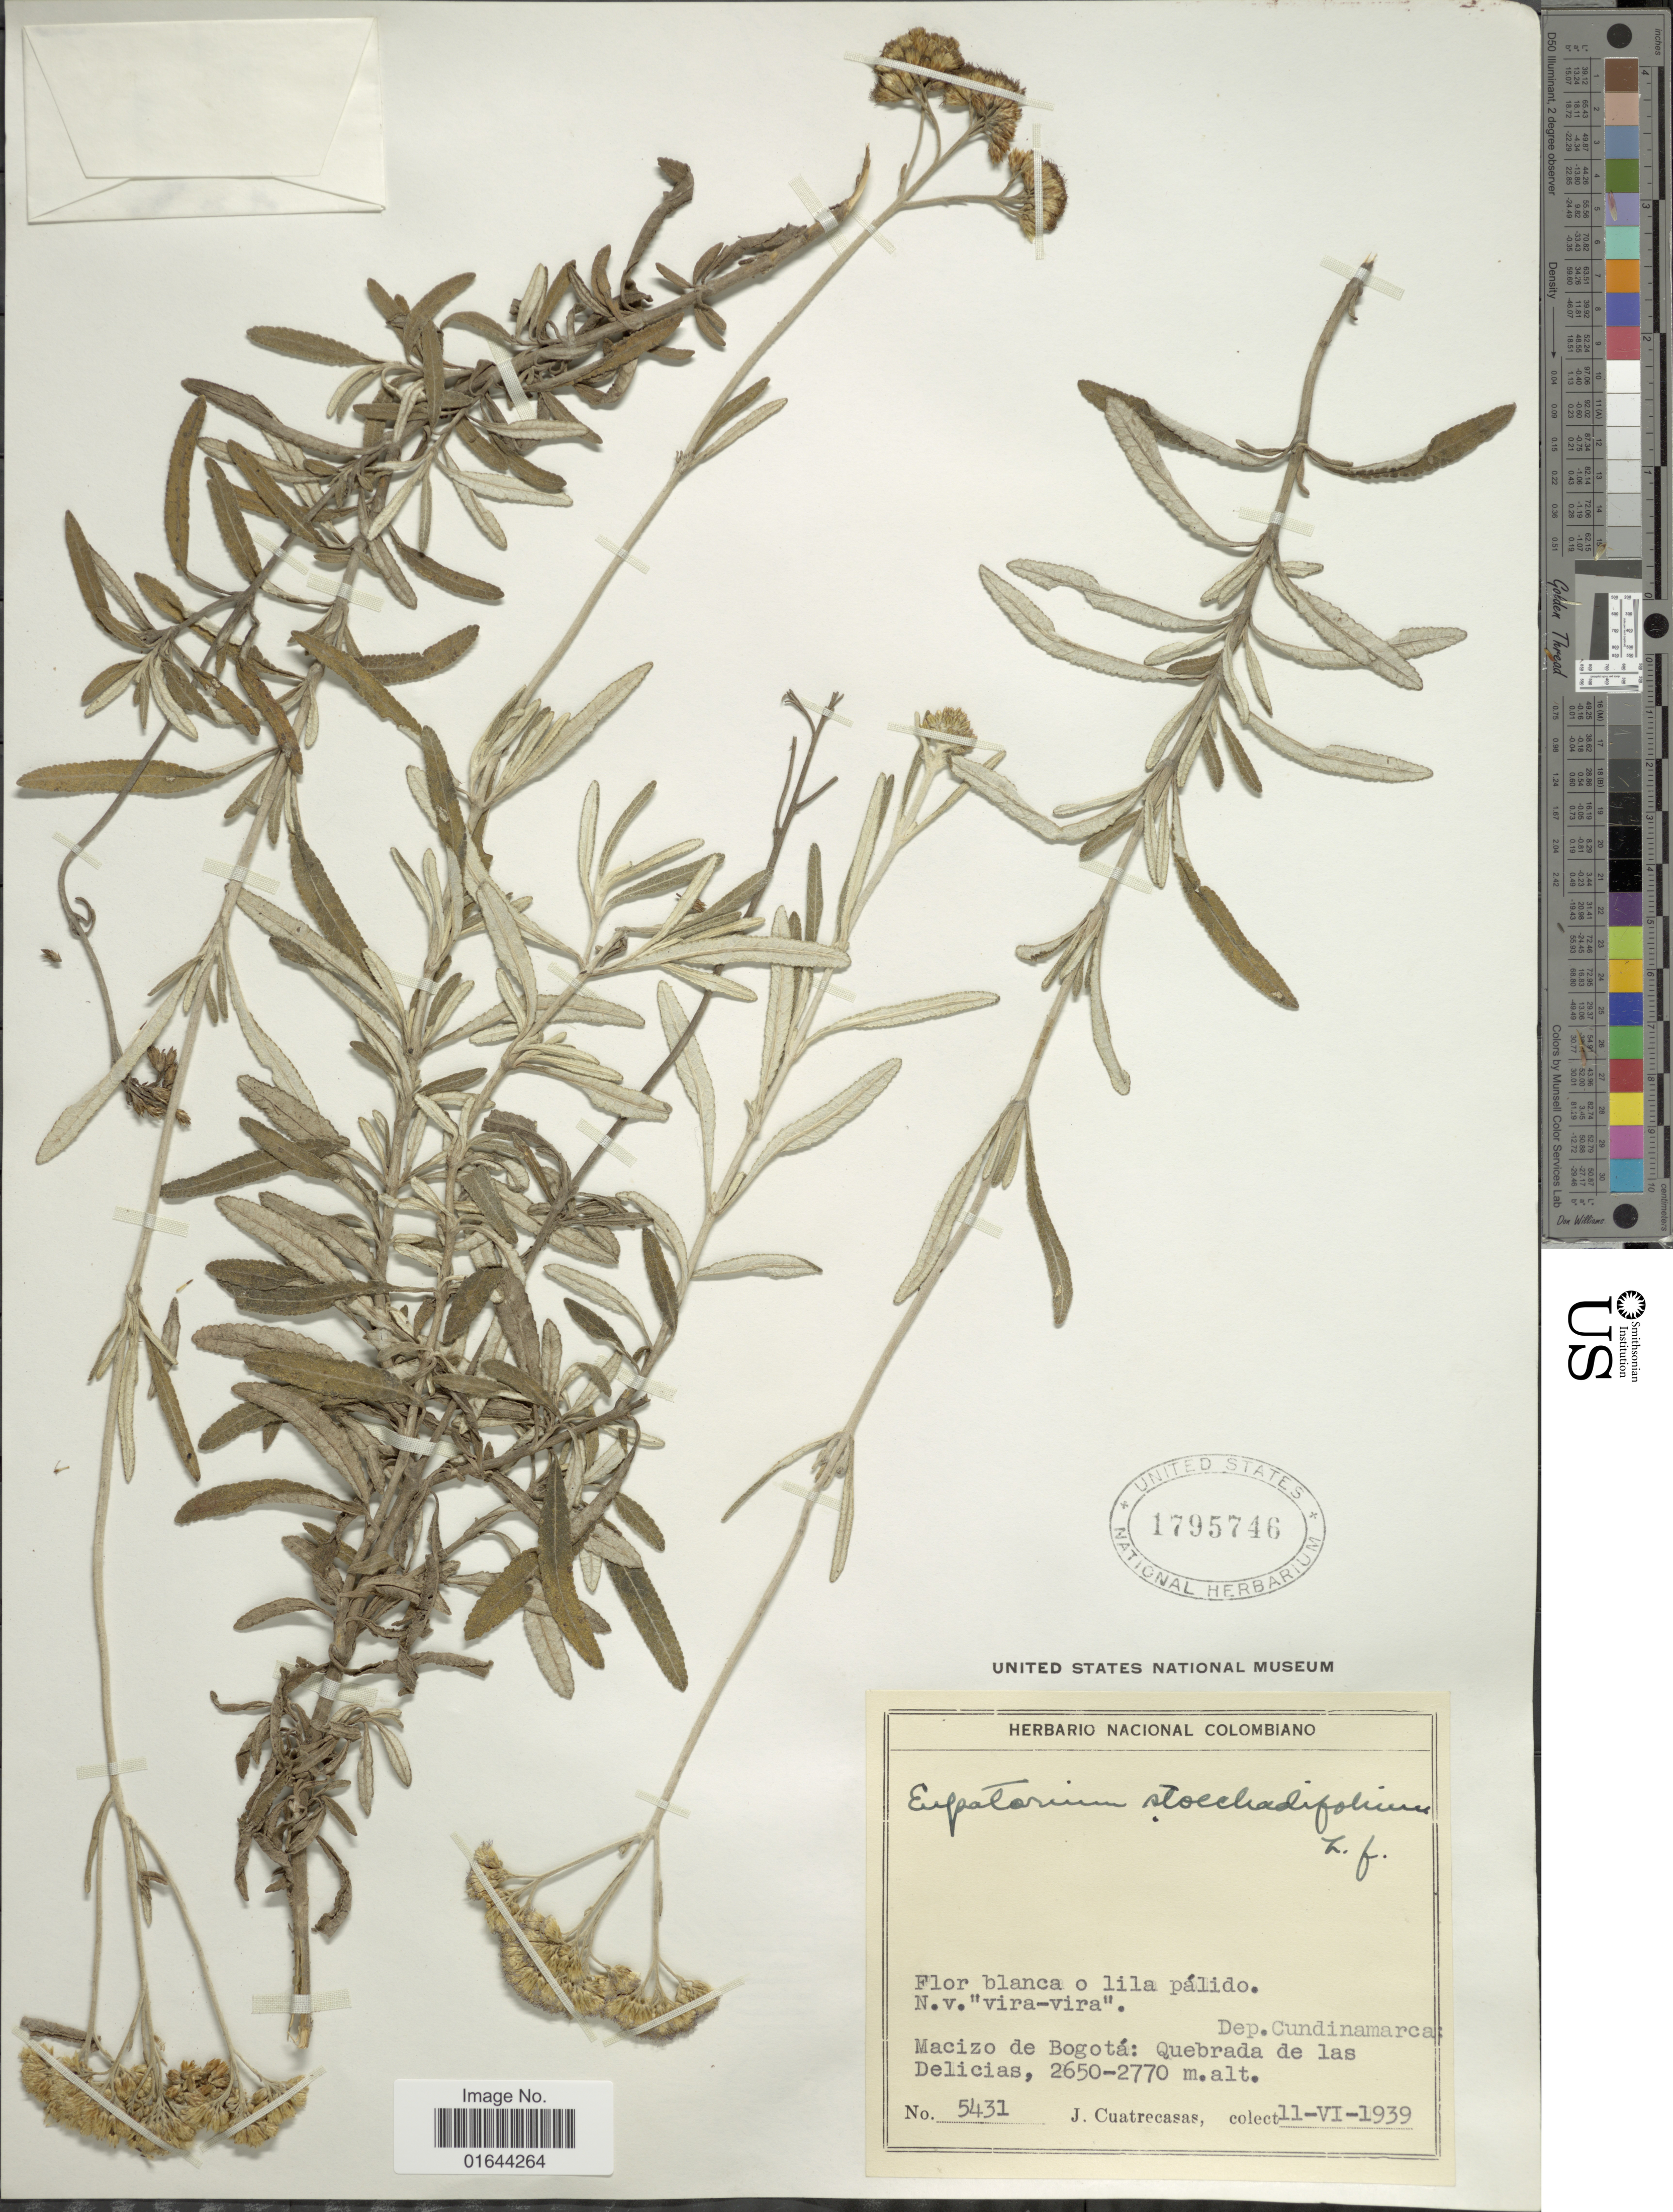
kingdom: Plantae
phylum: Tracheophyta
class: Magnoliopsida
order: Asterales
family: Asteraceae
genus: Lourteigia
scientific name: Lourteigia stoechadifolia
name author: (L. f.) R.M. King & H. Rob.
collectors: J. Cuatrecasas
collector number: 5431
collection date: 1939-06-11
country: Colombia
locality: Dep. Cundinamarca, Macizo de Bogota: Quebrada de las Delicias.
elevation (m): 2650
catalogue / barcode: US 1795746